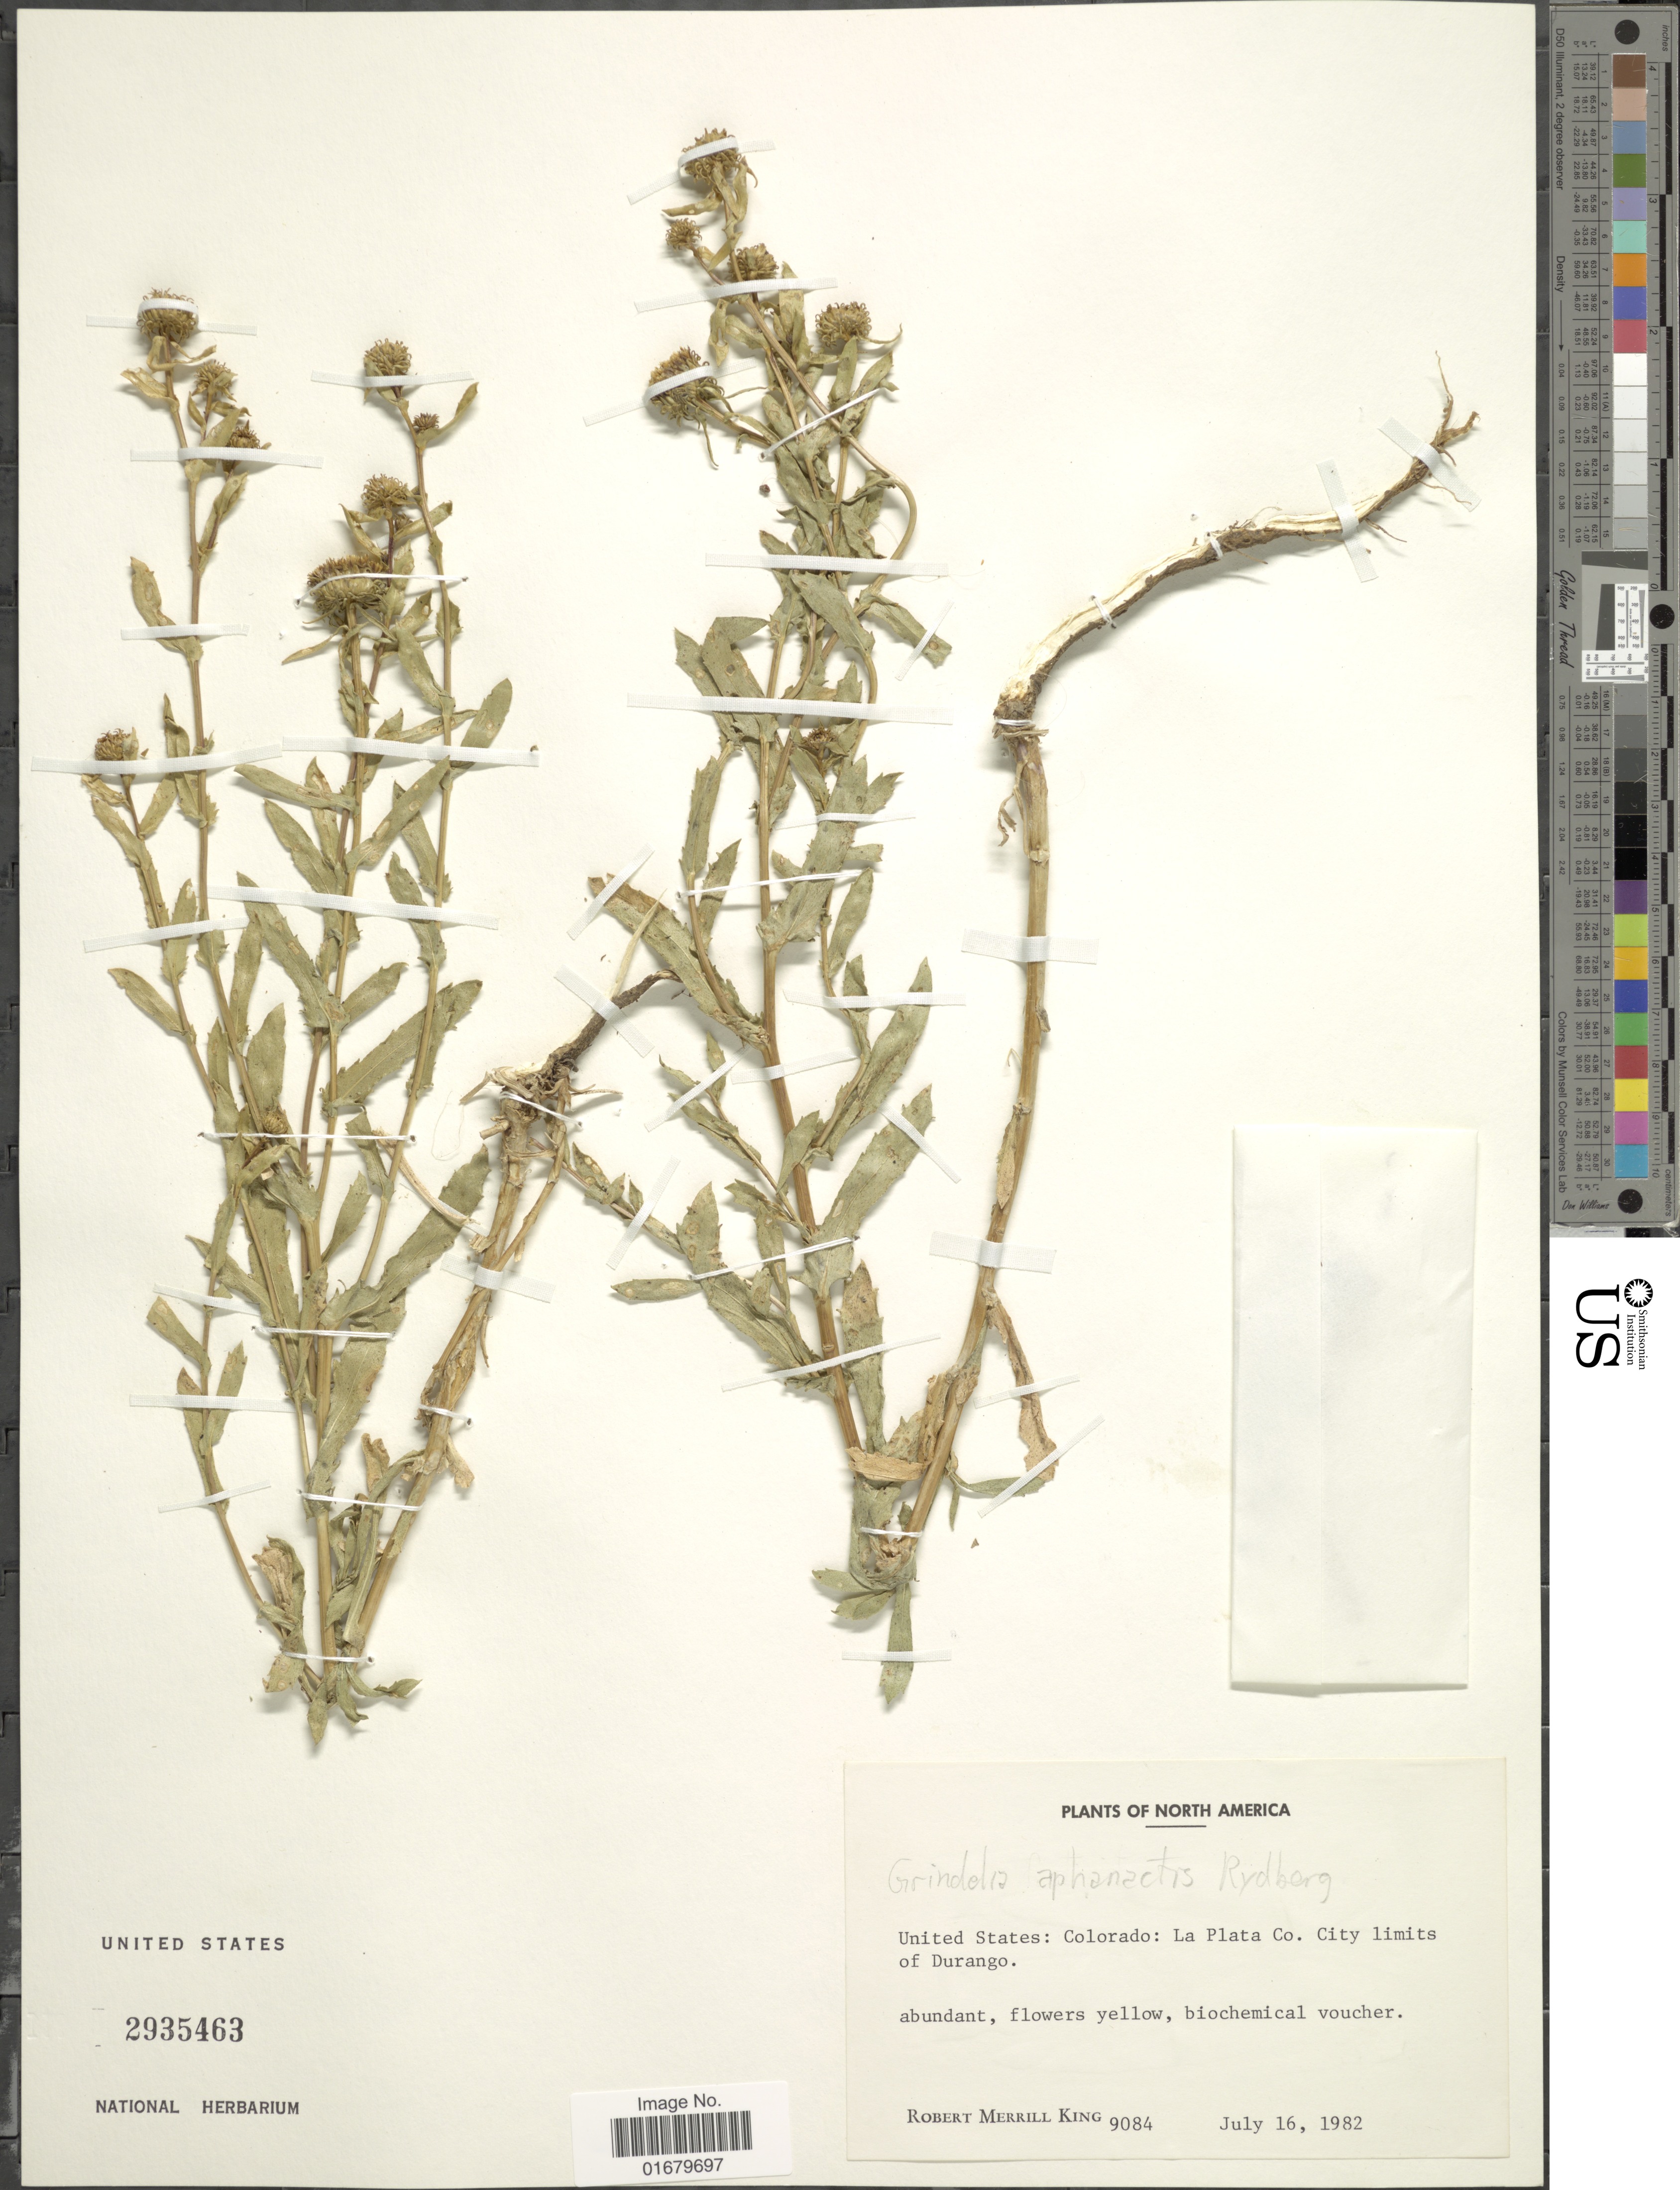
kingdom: Plantae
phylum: Tracheophyta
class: Magnoliopsida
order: Asterales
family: Asteraceae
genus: Grindelia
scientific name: Grindelia aphanactis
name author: Rydb.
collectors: R. M. King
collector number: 9084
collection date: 1982-07-16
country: United States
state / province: Colorado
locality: La Plata Co. City Limits of Durango.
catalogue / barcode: US 2935463